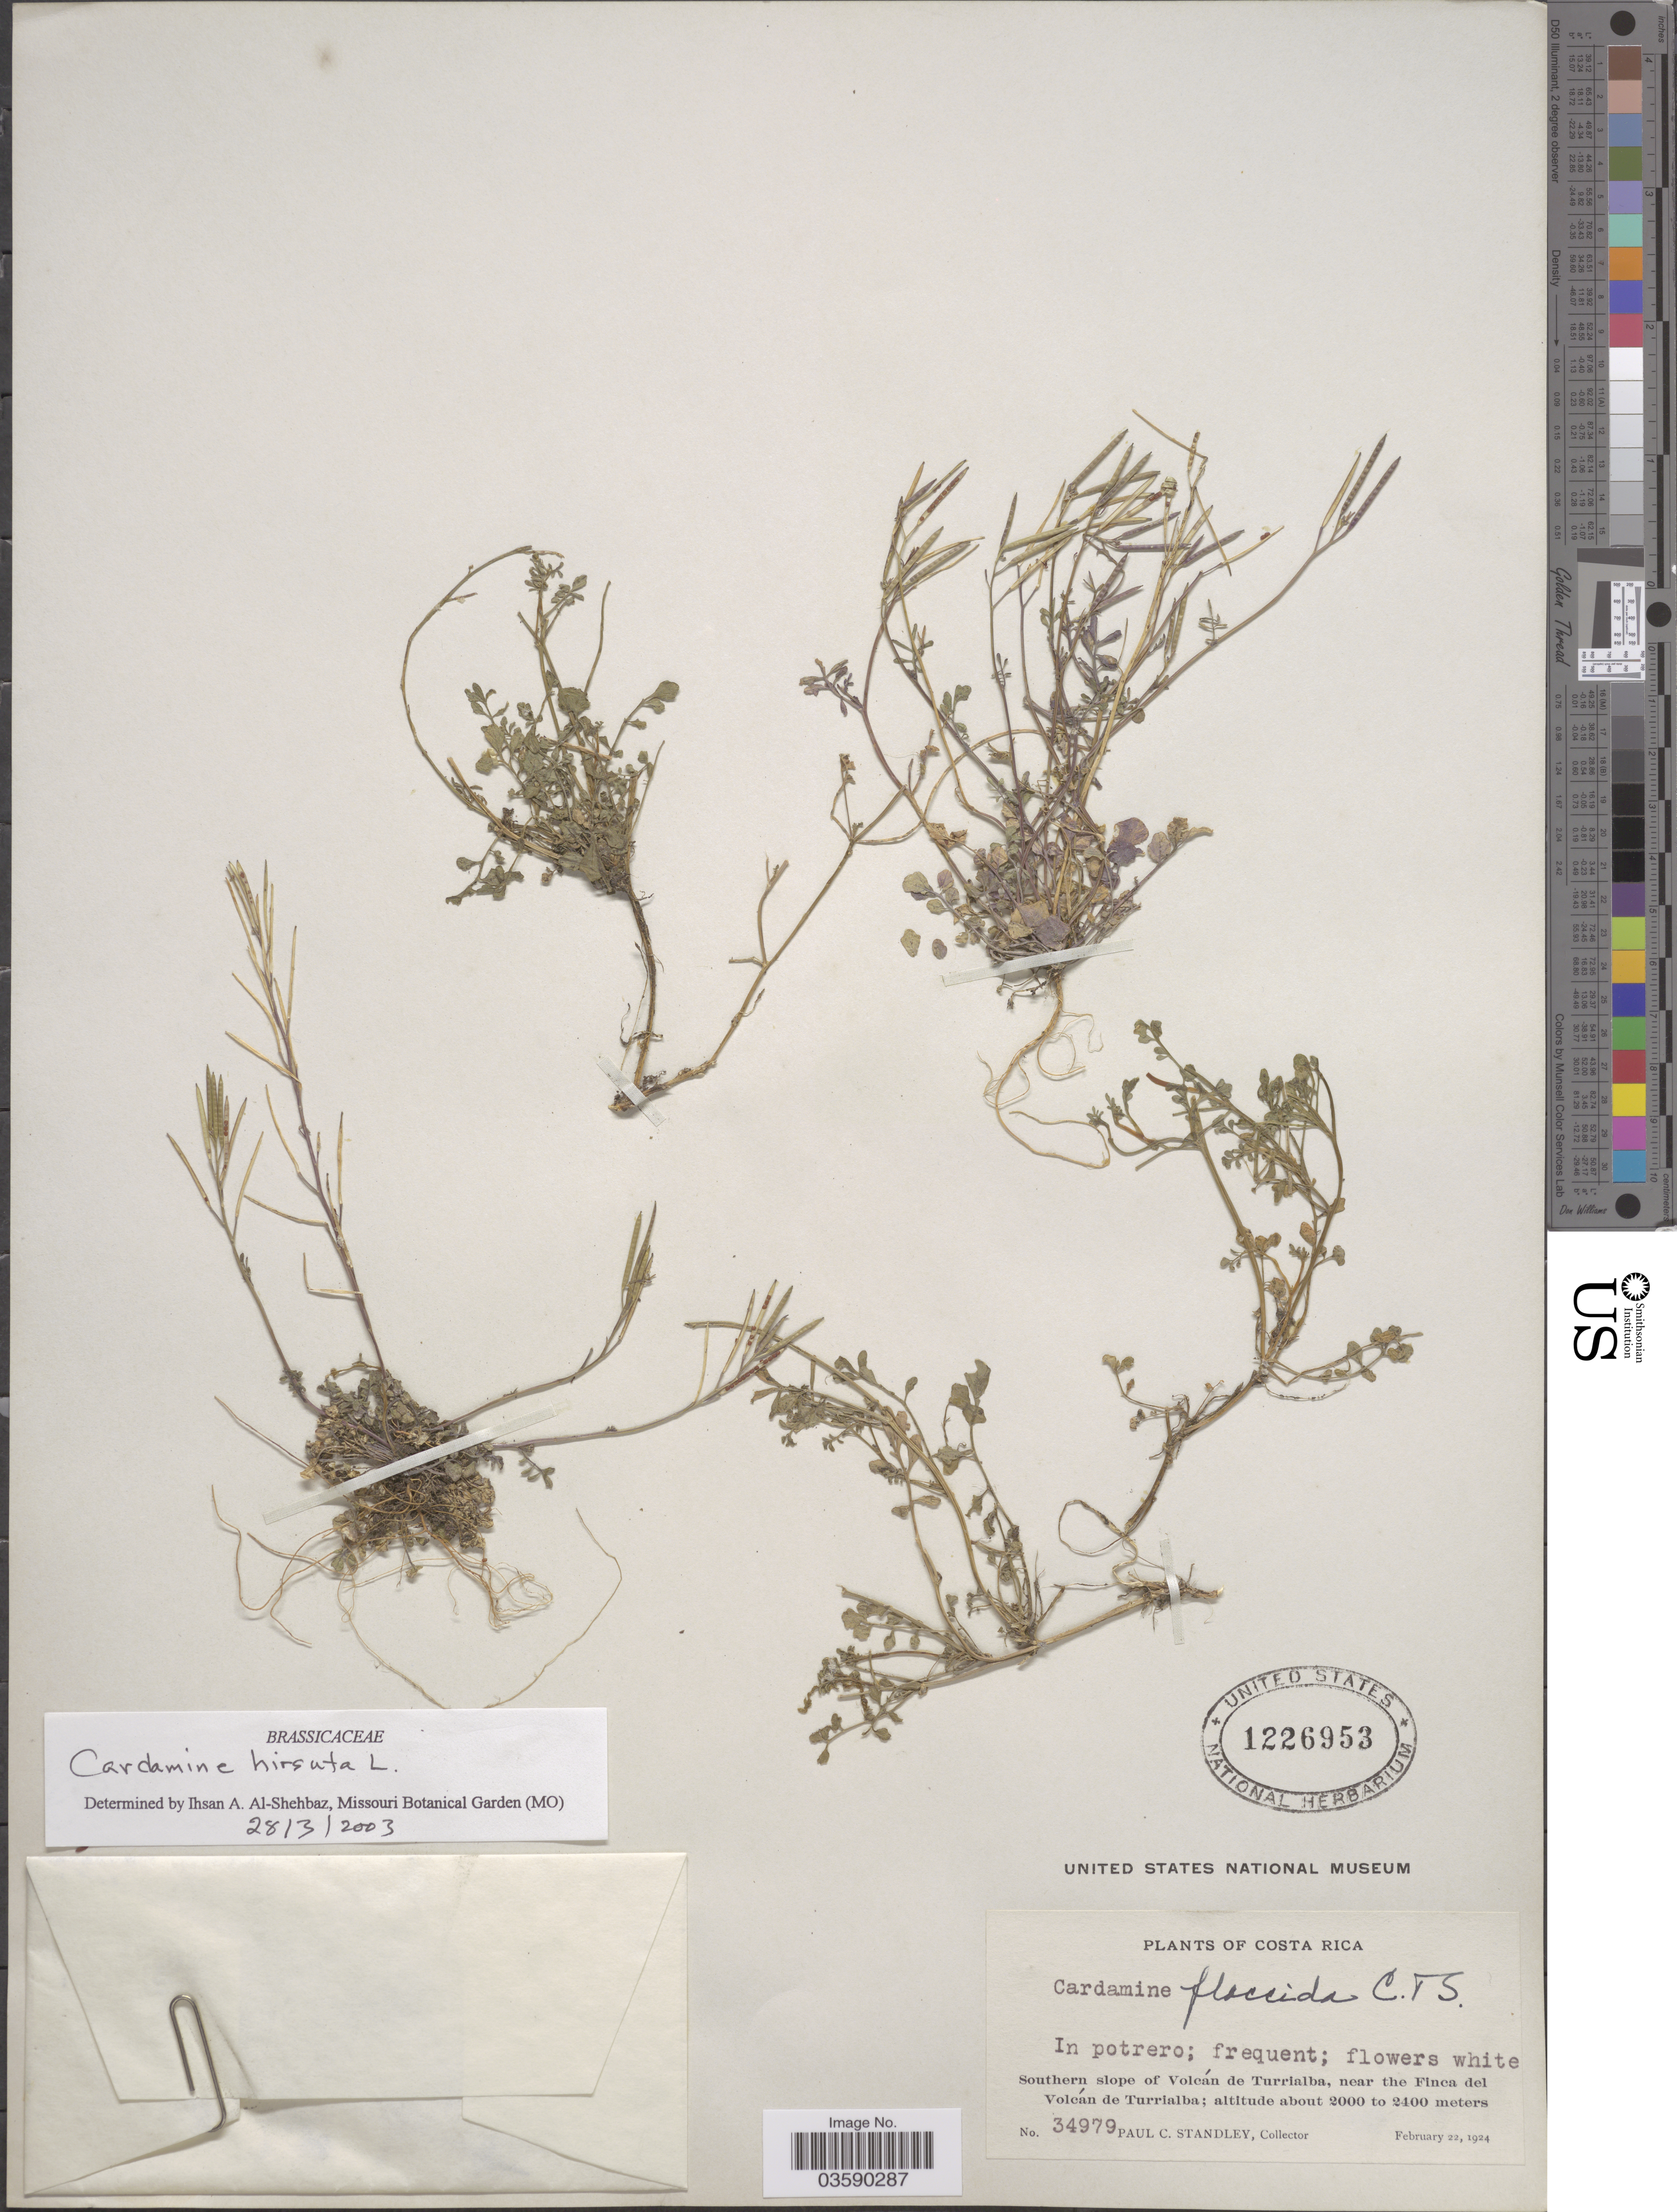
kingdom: Plantae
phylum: Tracheophyta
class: Magnoliopsida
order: Brassicales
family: Brassicaceae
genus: Cardamine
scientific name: Cardamine hirsuta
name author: L.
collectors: P. C. Standley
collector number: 34979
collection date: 1924-02-22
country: Costa Rica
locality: Southern slope of Volcán de Turrialba, near the Finca del Volcán de Turrialba.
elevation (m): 2000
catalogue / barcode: US 1226953